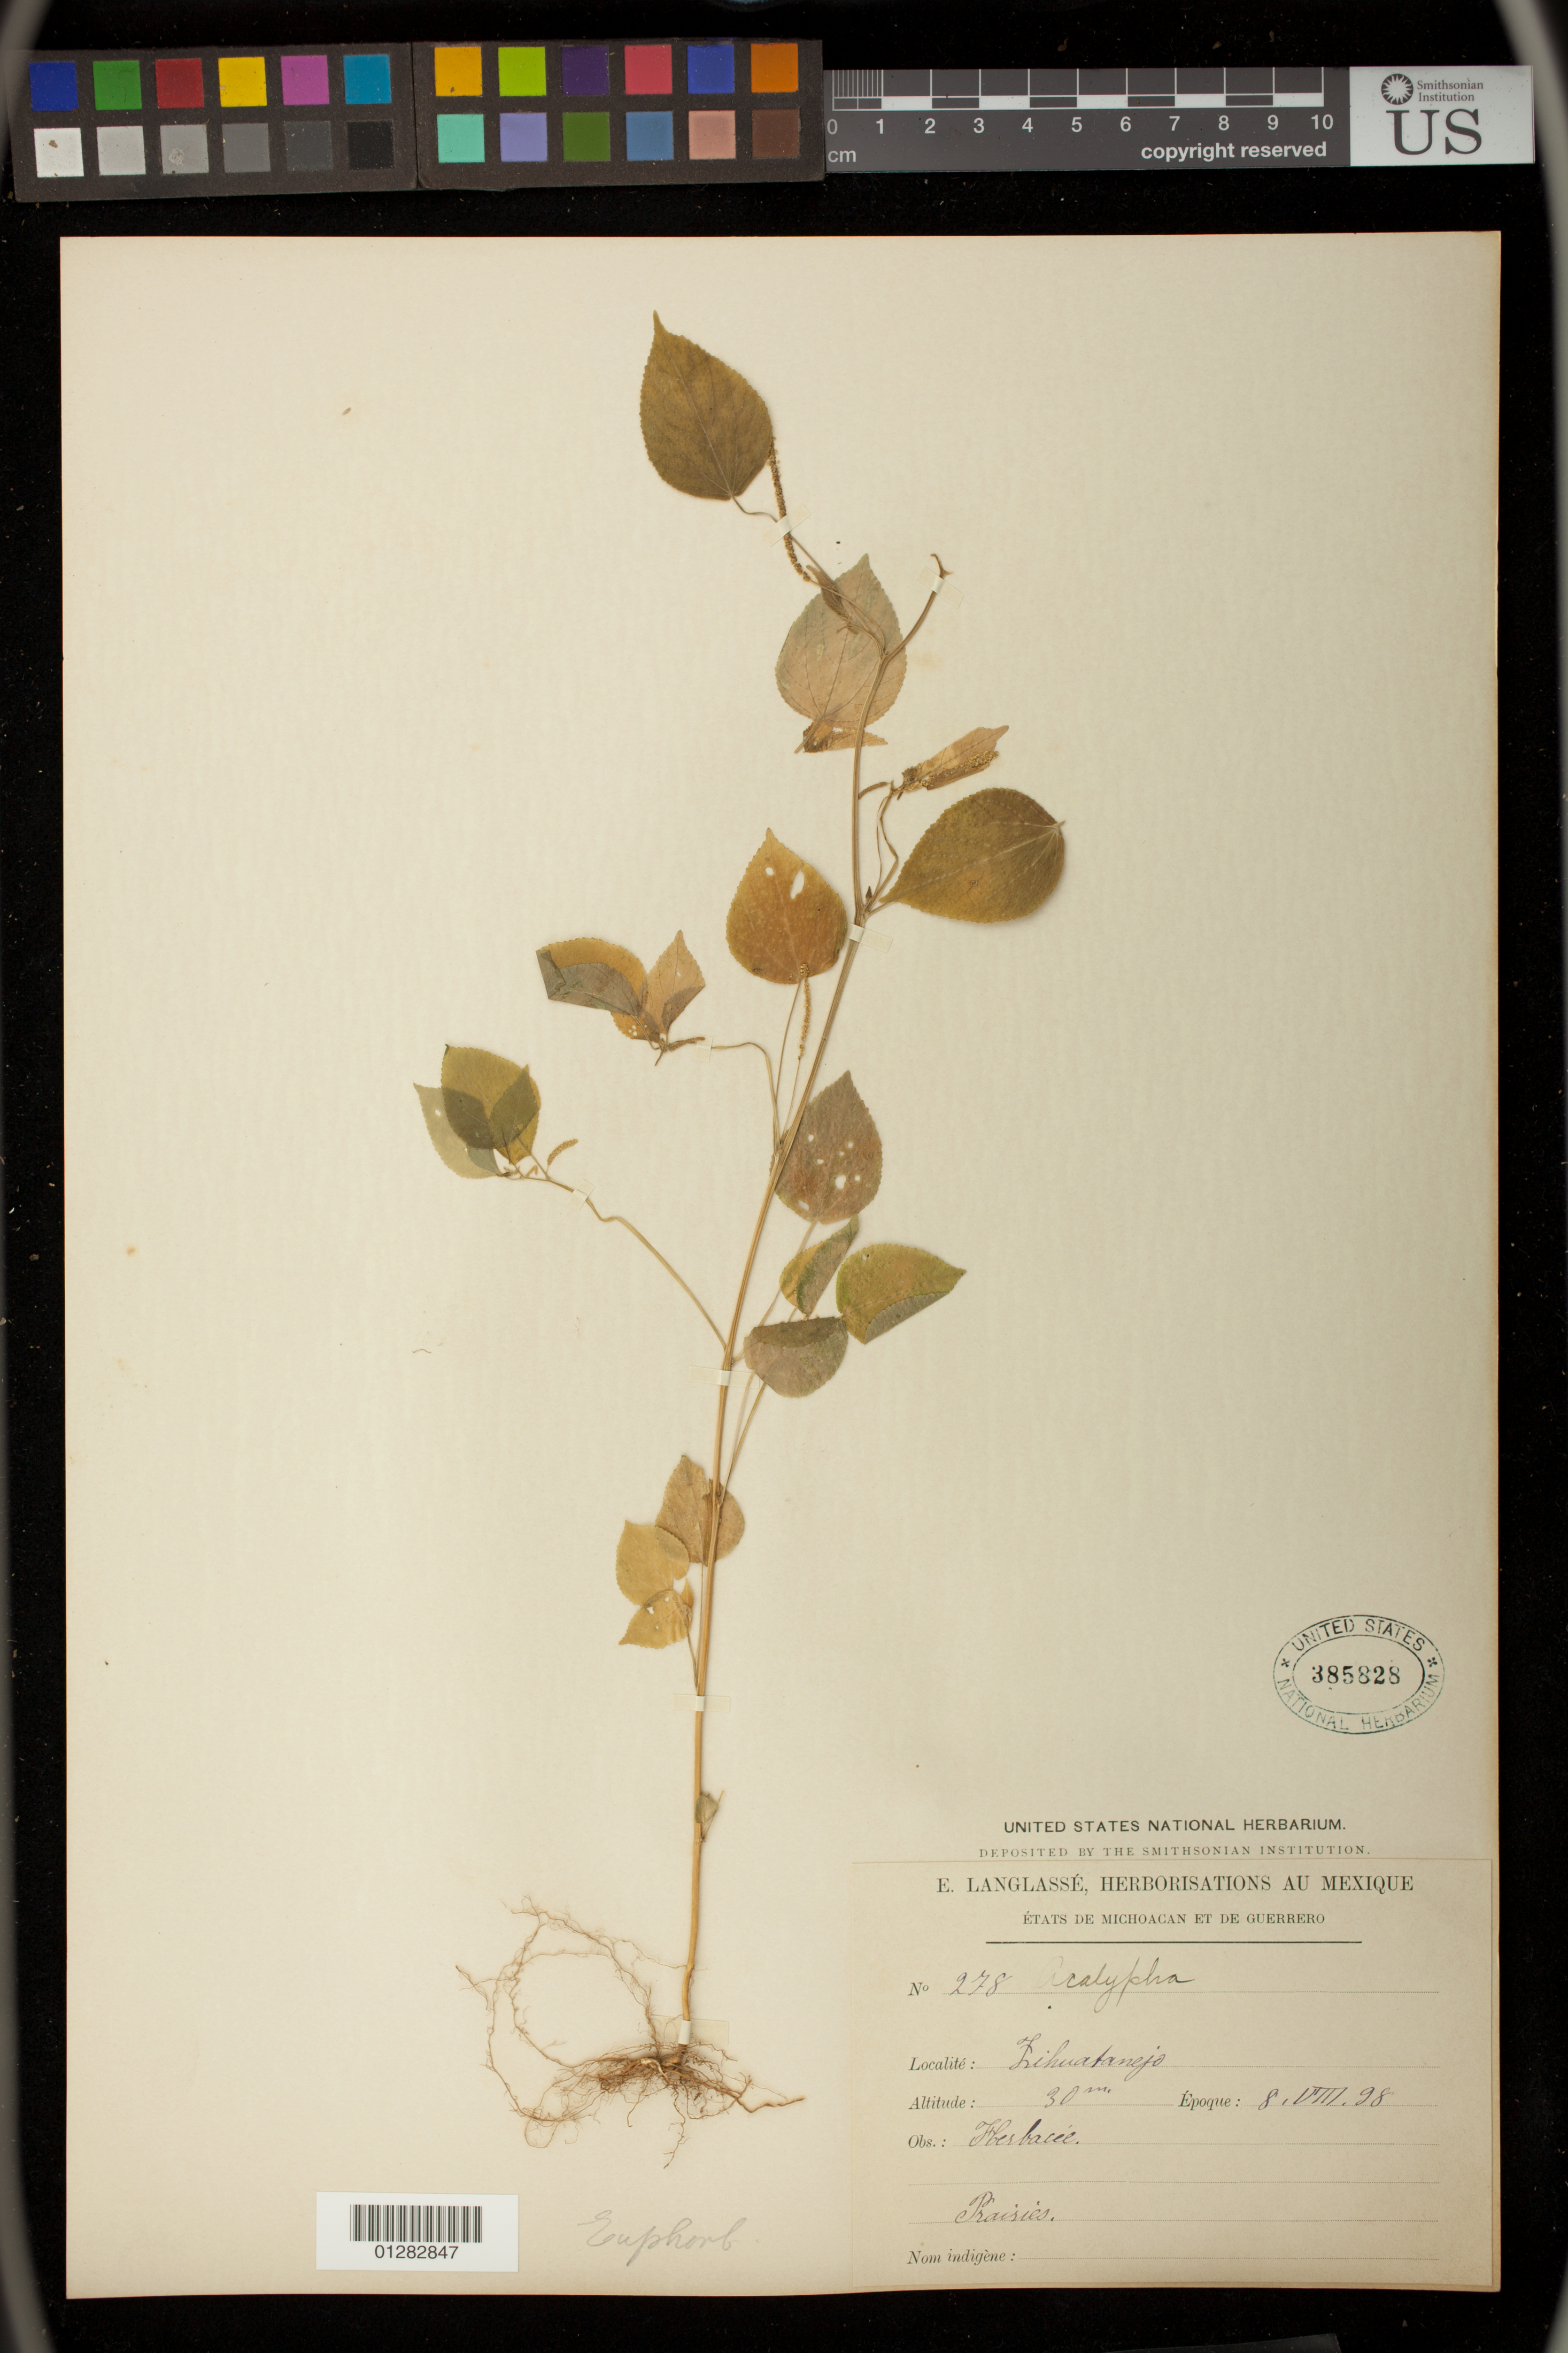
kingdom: Plantae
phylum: Tracheophyta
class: Magnoliopsida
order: Malpighiales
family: Euphorbiaceae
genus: Acalypha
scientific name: Acalypha sp.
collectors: E. Langlassé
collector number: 278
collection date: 1898-08-08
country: Mexico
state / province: Guerrero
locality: Zihuatanejo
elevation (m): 9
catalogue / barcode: US 385828